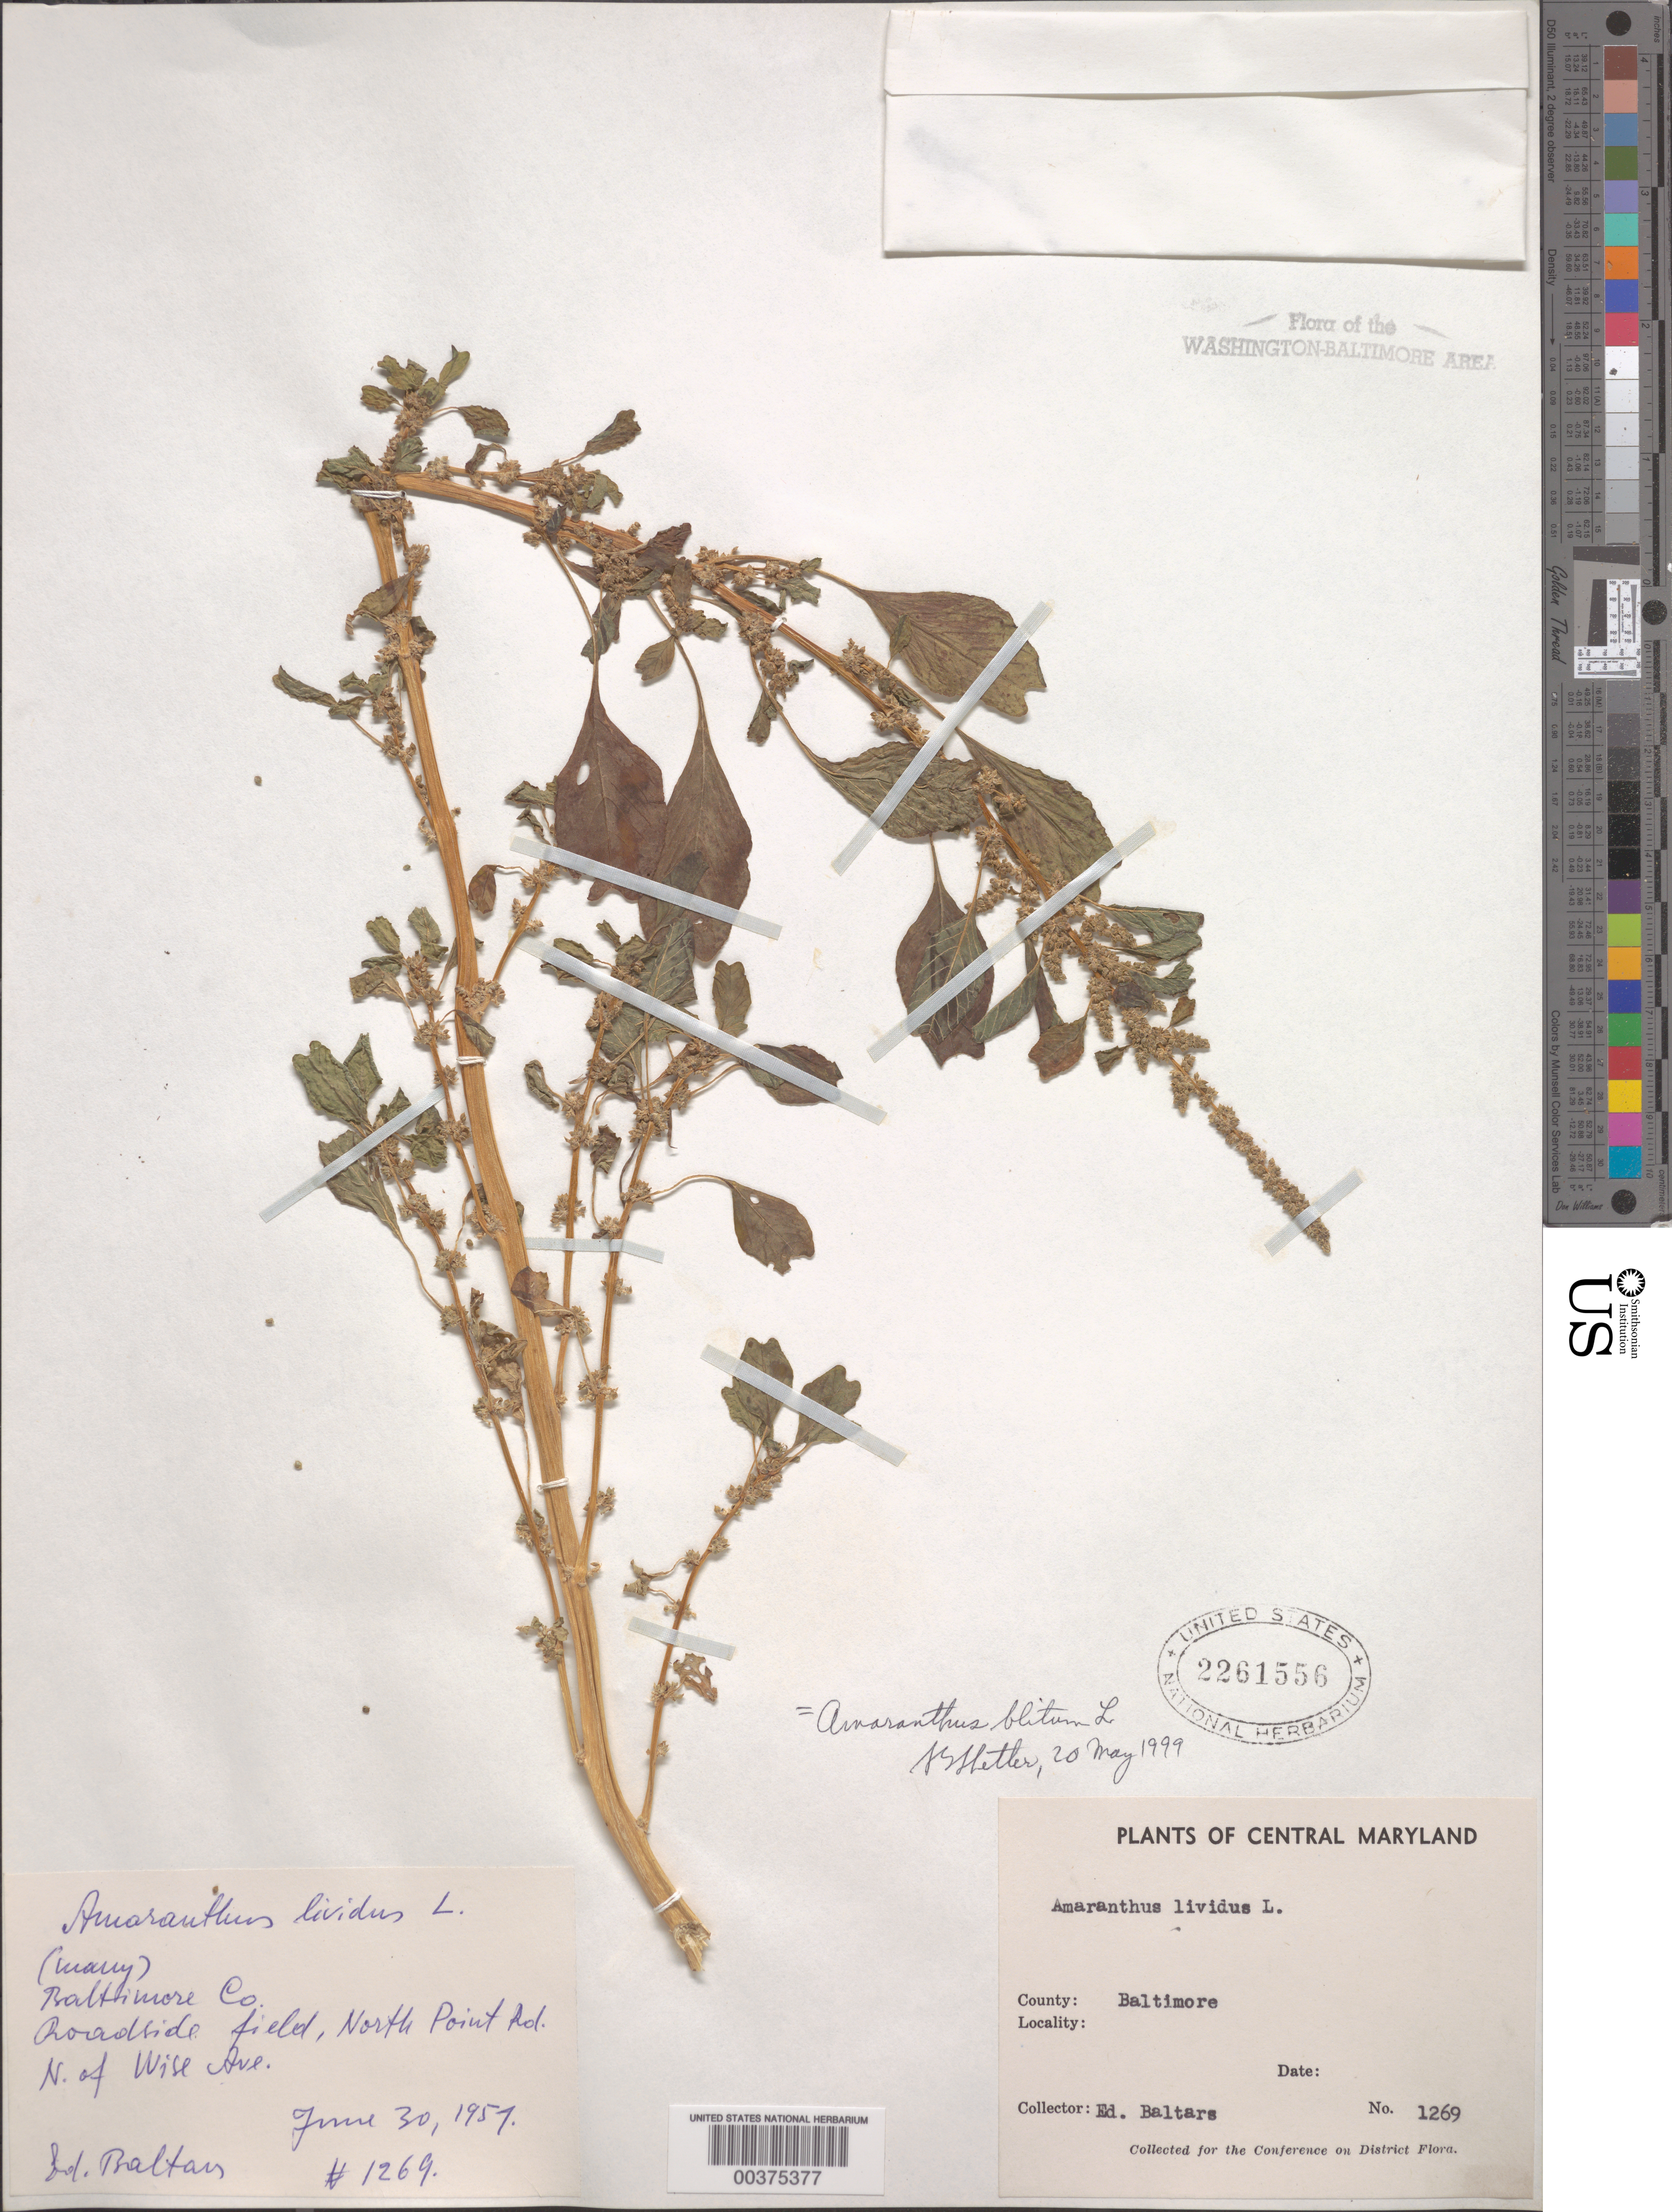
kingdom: Plantae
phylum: Tracheophyta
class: Magnoliopsida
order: Caryophyllales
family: Amaranthaceae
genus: Amaranthus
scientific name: Amaranthus blitum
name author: L.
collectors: E. Baltars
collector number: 1269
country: United States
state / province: Maryland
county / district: Baltimore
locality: North Point Road, north of Wise Avenue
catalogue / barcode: US 2261556